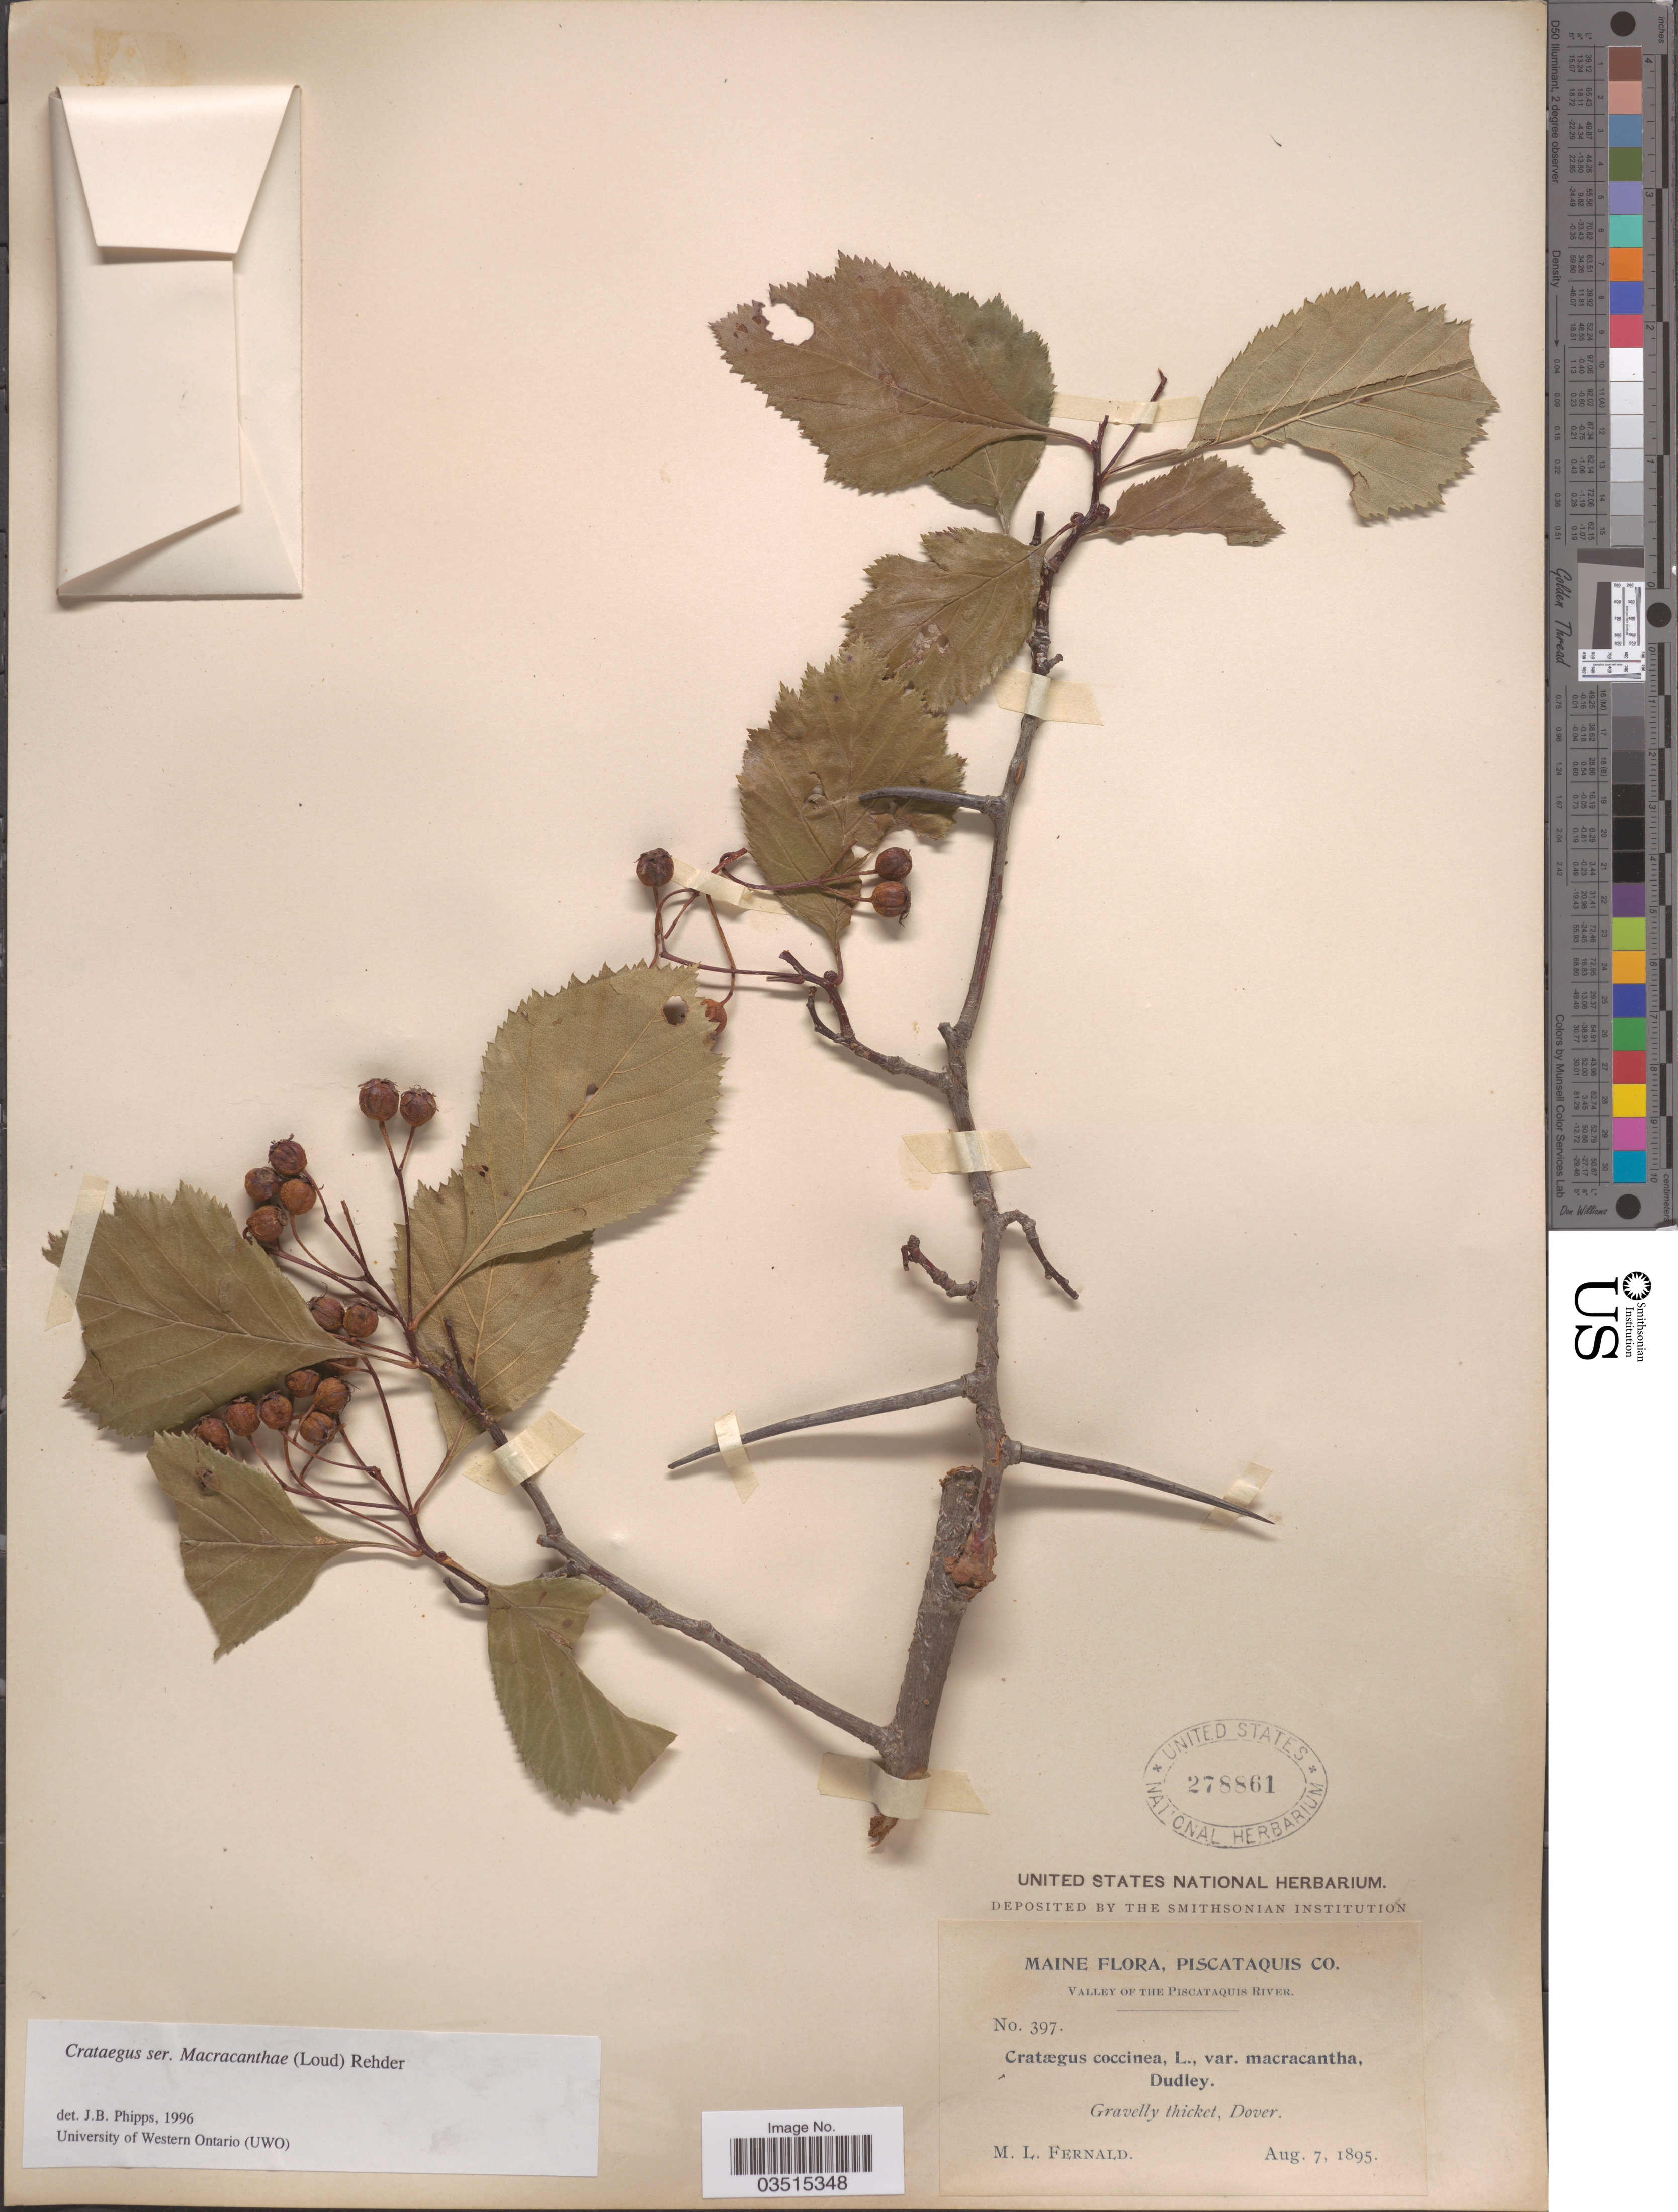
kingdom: Plantae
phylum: Tracheophyta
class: Magnoliopsida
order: Rosales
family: Rosaceae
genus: Crataegus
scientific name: Crataegus macracantha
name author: (Lindl.) Lodd. ex Loudon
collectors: M. L. Fernald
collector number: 397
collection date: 1895-08-07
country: United States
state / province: Maine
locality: Piscataquis Co. Valley of the Piscataquis River. Dover.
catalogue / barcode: US 278861